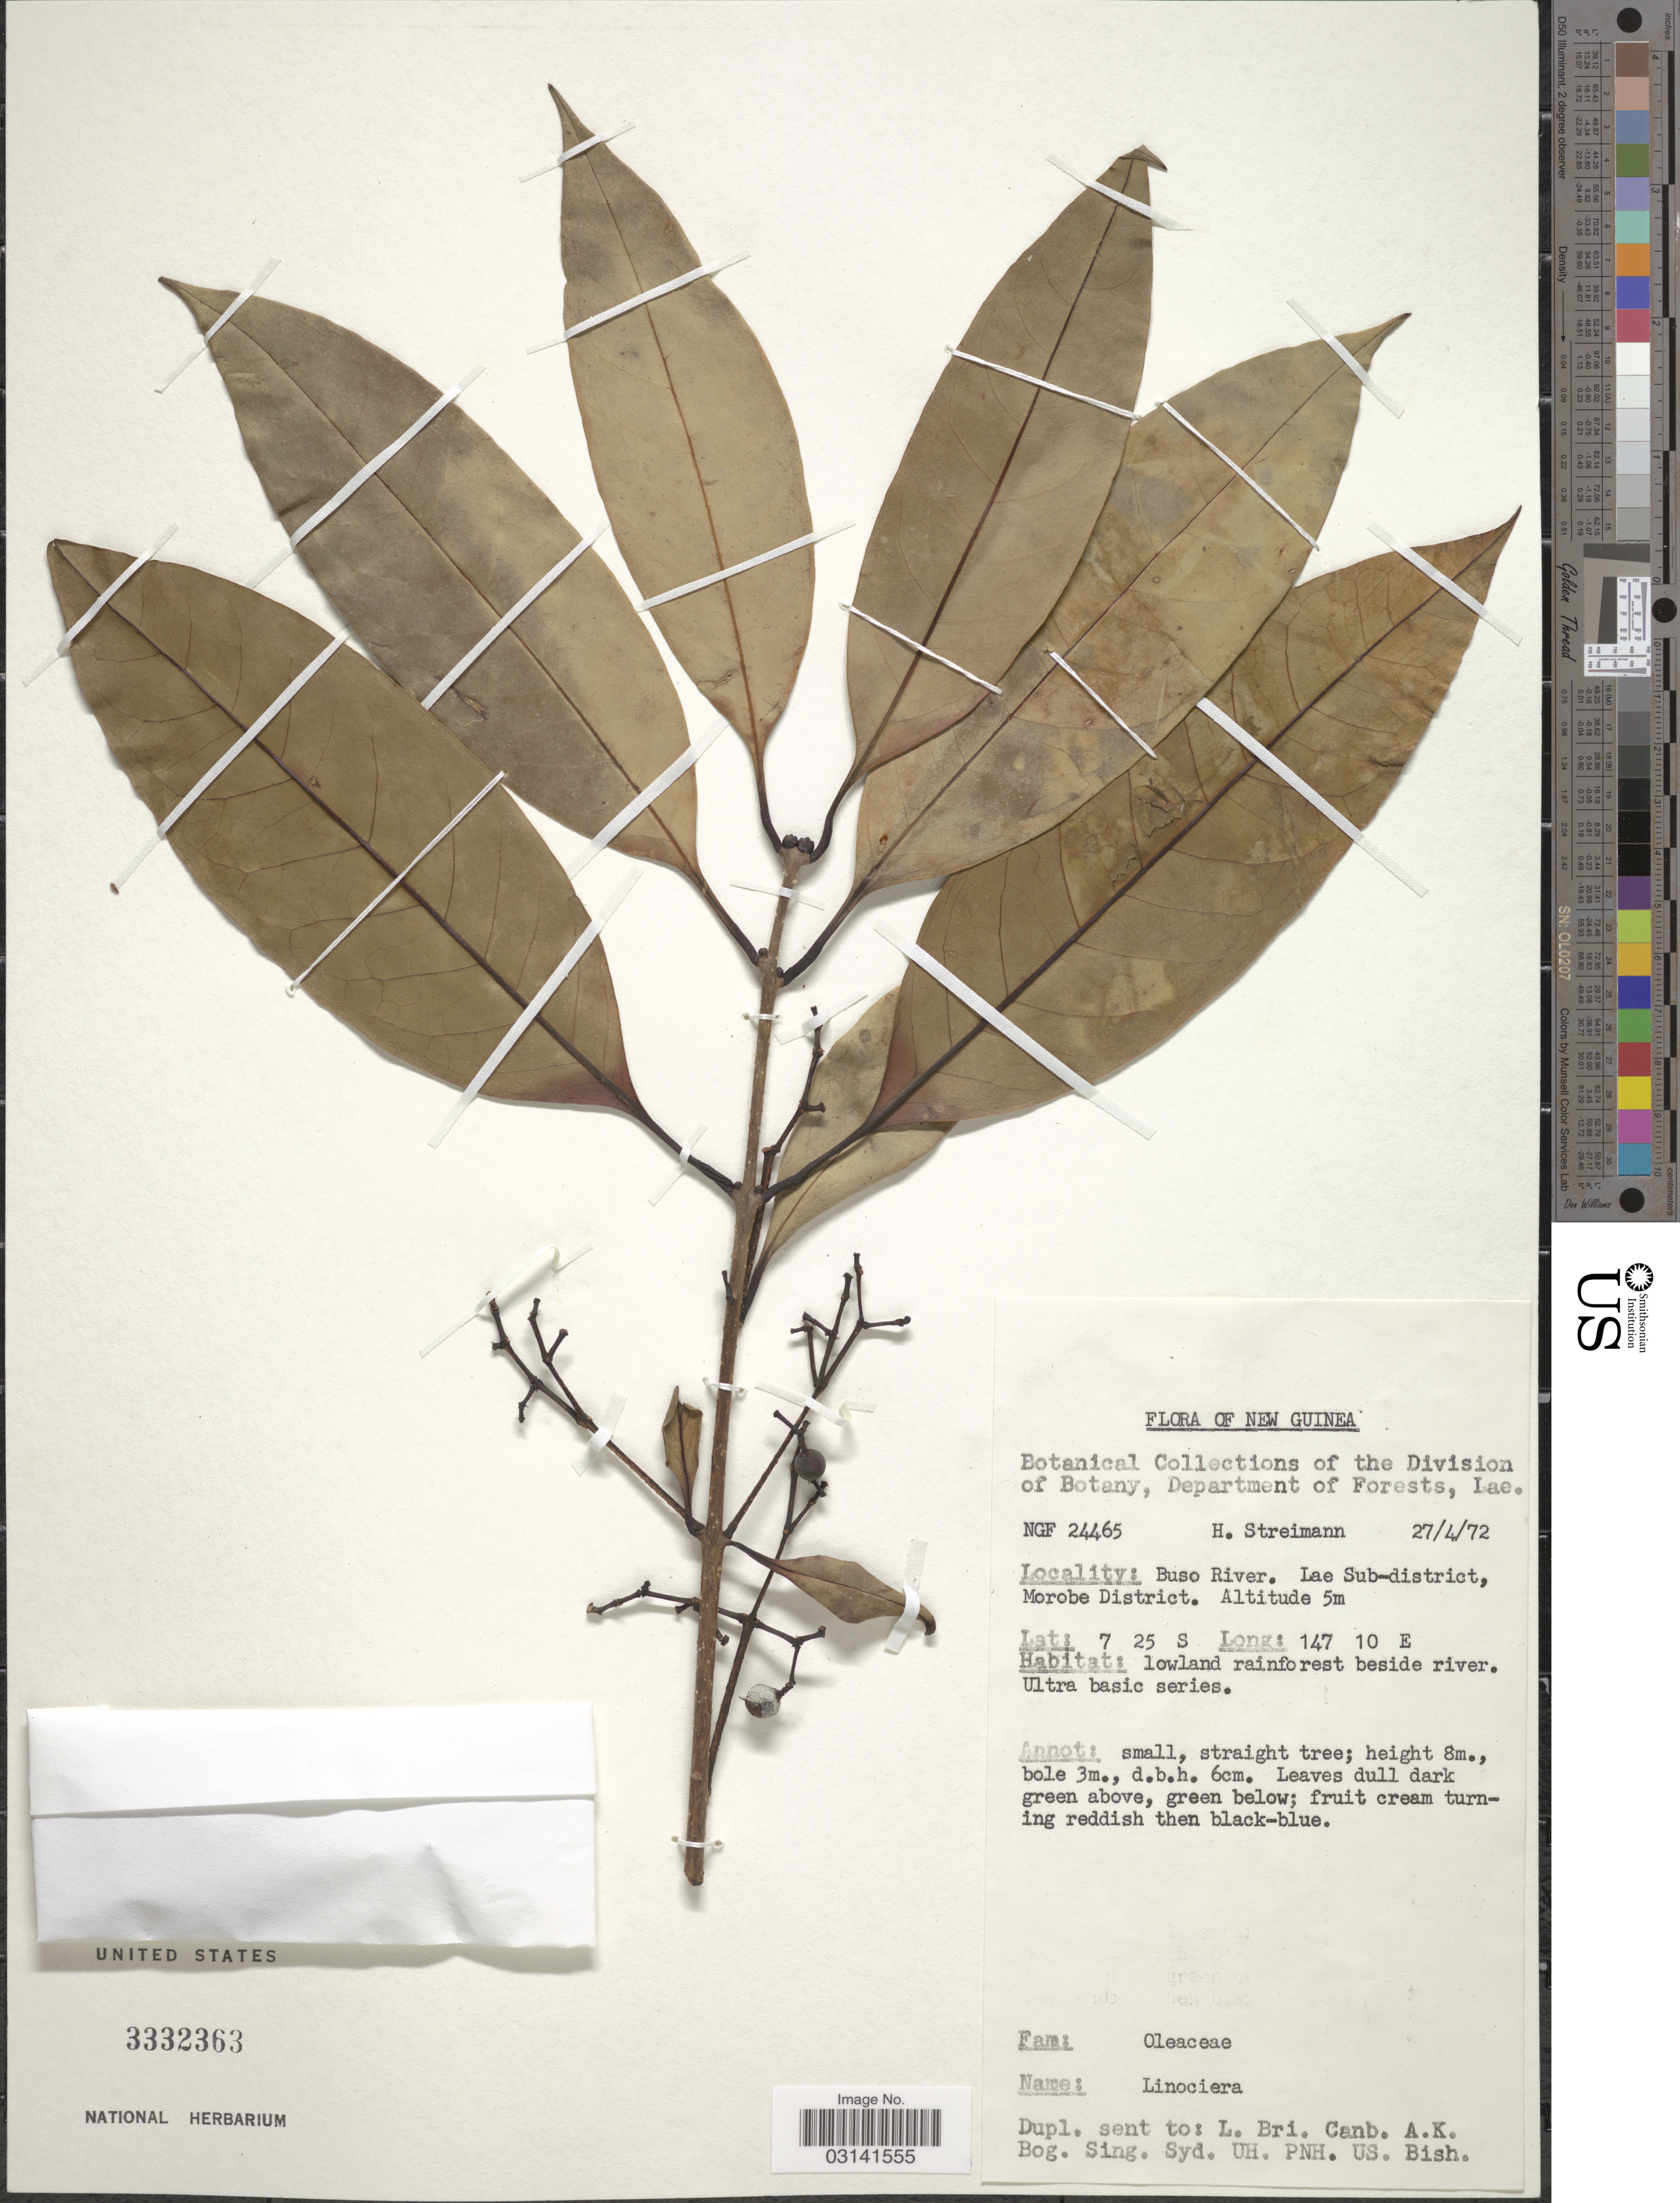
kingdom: Plantae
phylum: Tracheophyta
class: Magnoliopsida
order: Lamiales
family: Oleaceae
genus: Chionanthus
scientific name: Chionanthus sp.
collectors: H. Streimann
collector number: NGF 24465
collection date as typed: Transcribed d/m/y: 27/4/72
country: Papua New Guinea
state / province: Morobe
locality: New Guinea. Buso River. Lae Sub-district, Morobe District.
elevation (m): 5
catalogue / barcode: US 3332363